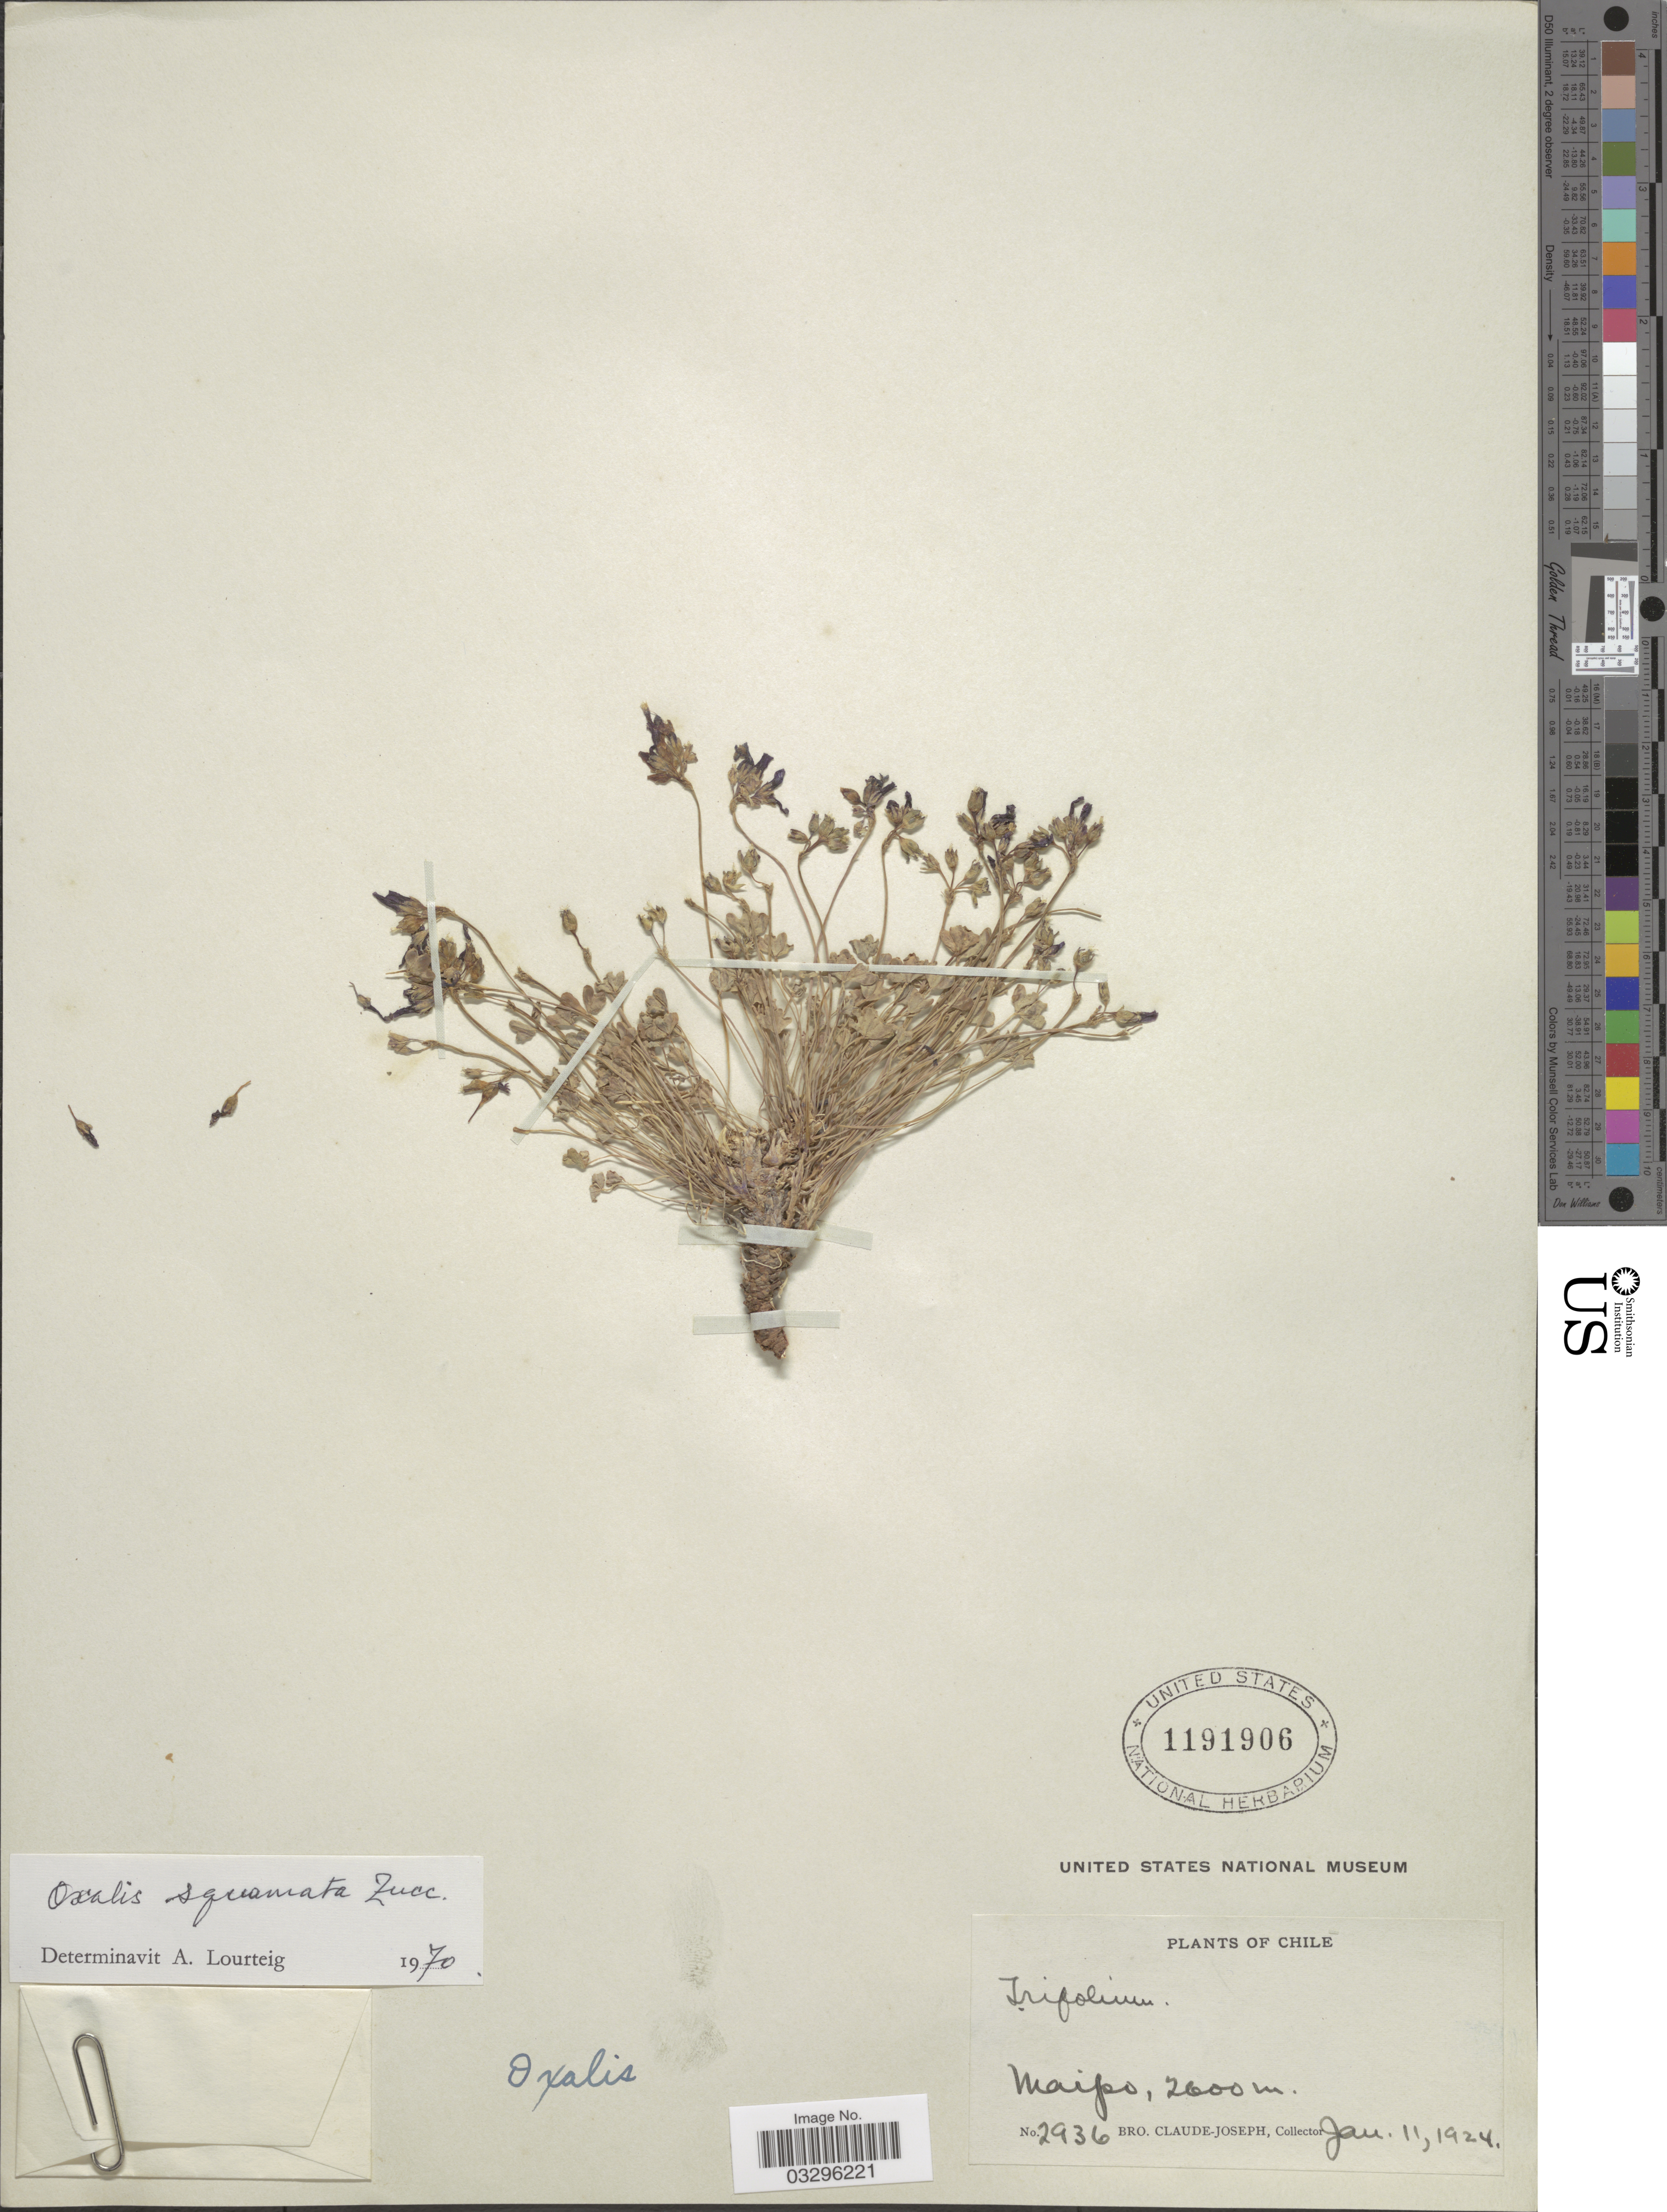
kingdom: Plantae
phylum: Tracheophyta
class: Magnoliopsida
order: Oxalidales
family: Oxalidaceae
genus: Oxalis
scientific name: Oxalis squamata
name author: Zucc.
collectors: Bro. Claude-Joseph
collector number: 2936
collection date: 1924-01-11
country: Chile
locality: Maipo.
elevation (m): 2600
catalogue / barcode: US 1191906